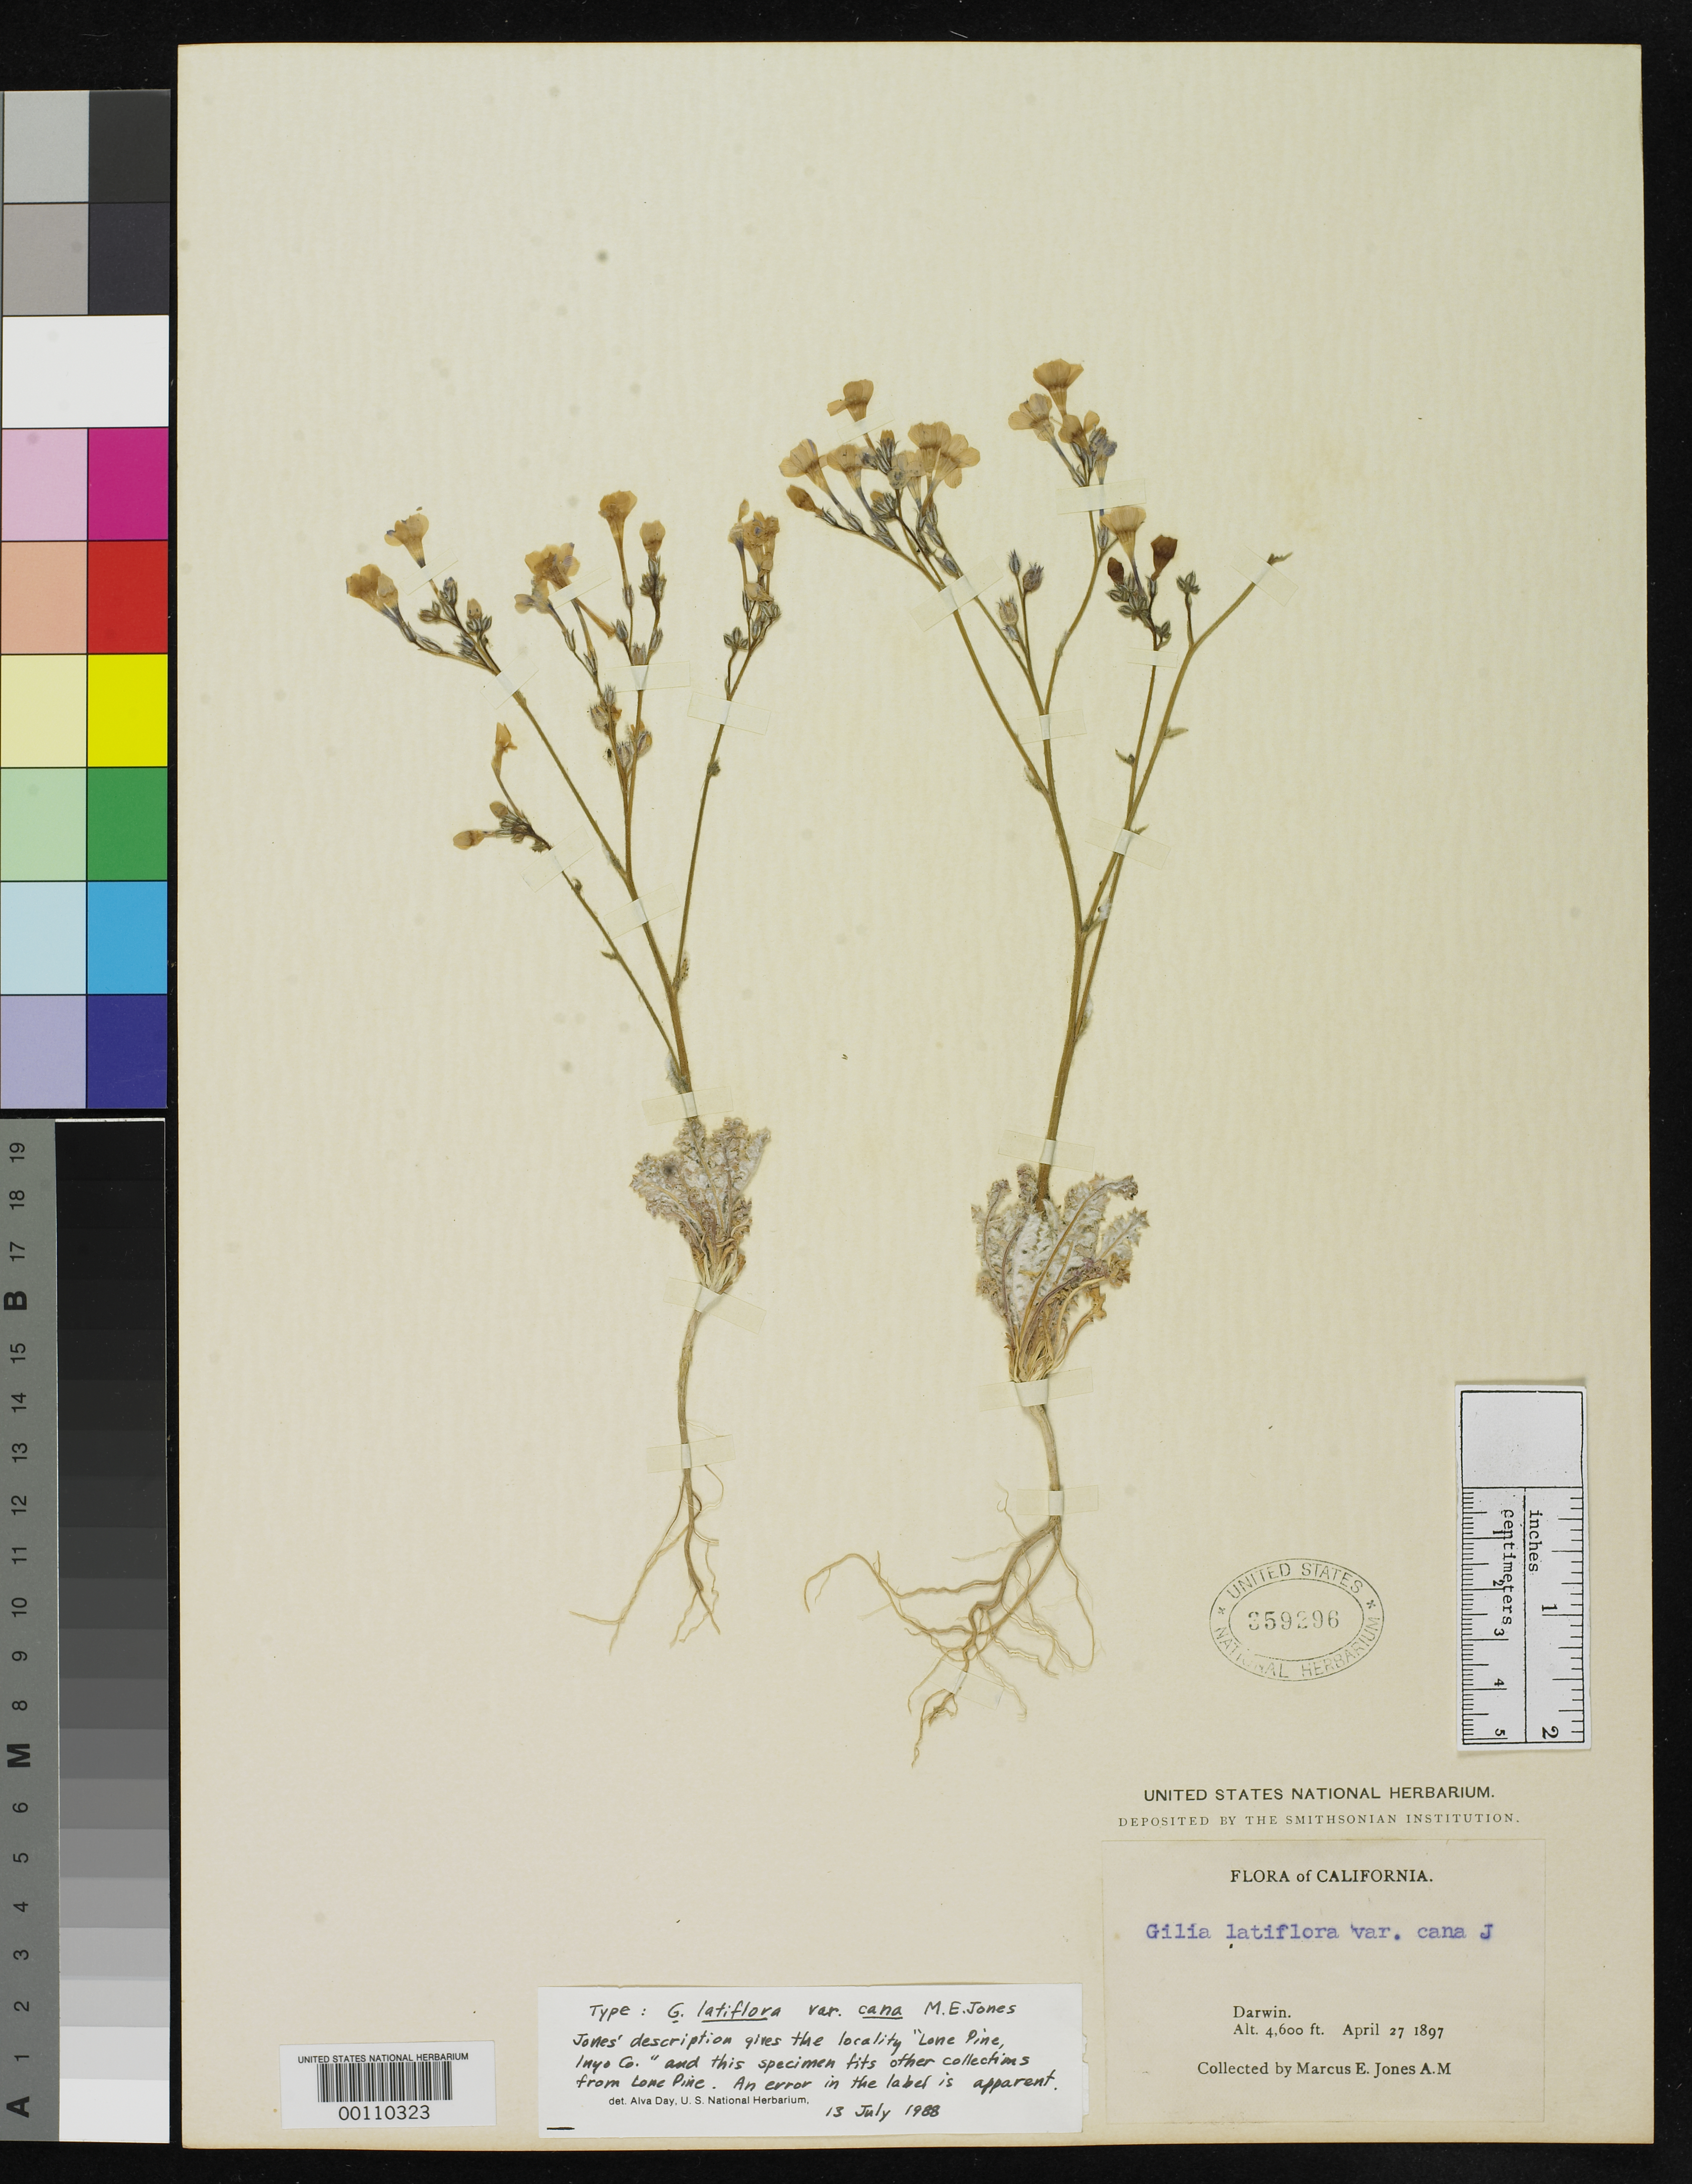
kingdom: Plantae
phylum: Tracheophyta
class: Magnoliopsida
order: Ericales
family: Polemoniaceae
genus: Gilia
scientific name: Gilia latiflora var. cana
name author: M.E. Jones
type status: Isotype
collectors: M. E. Jones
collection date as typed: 27 Apr 1897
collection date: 1897-04-27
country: United States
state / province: California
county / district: Inyo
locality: Lone Pine.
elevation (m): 1402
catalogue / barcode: US 359296